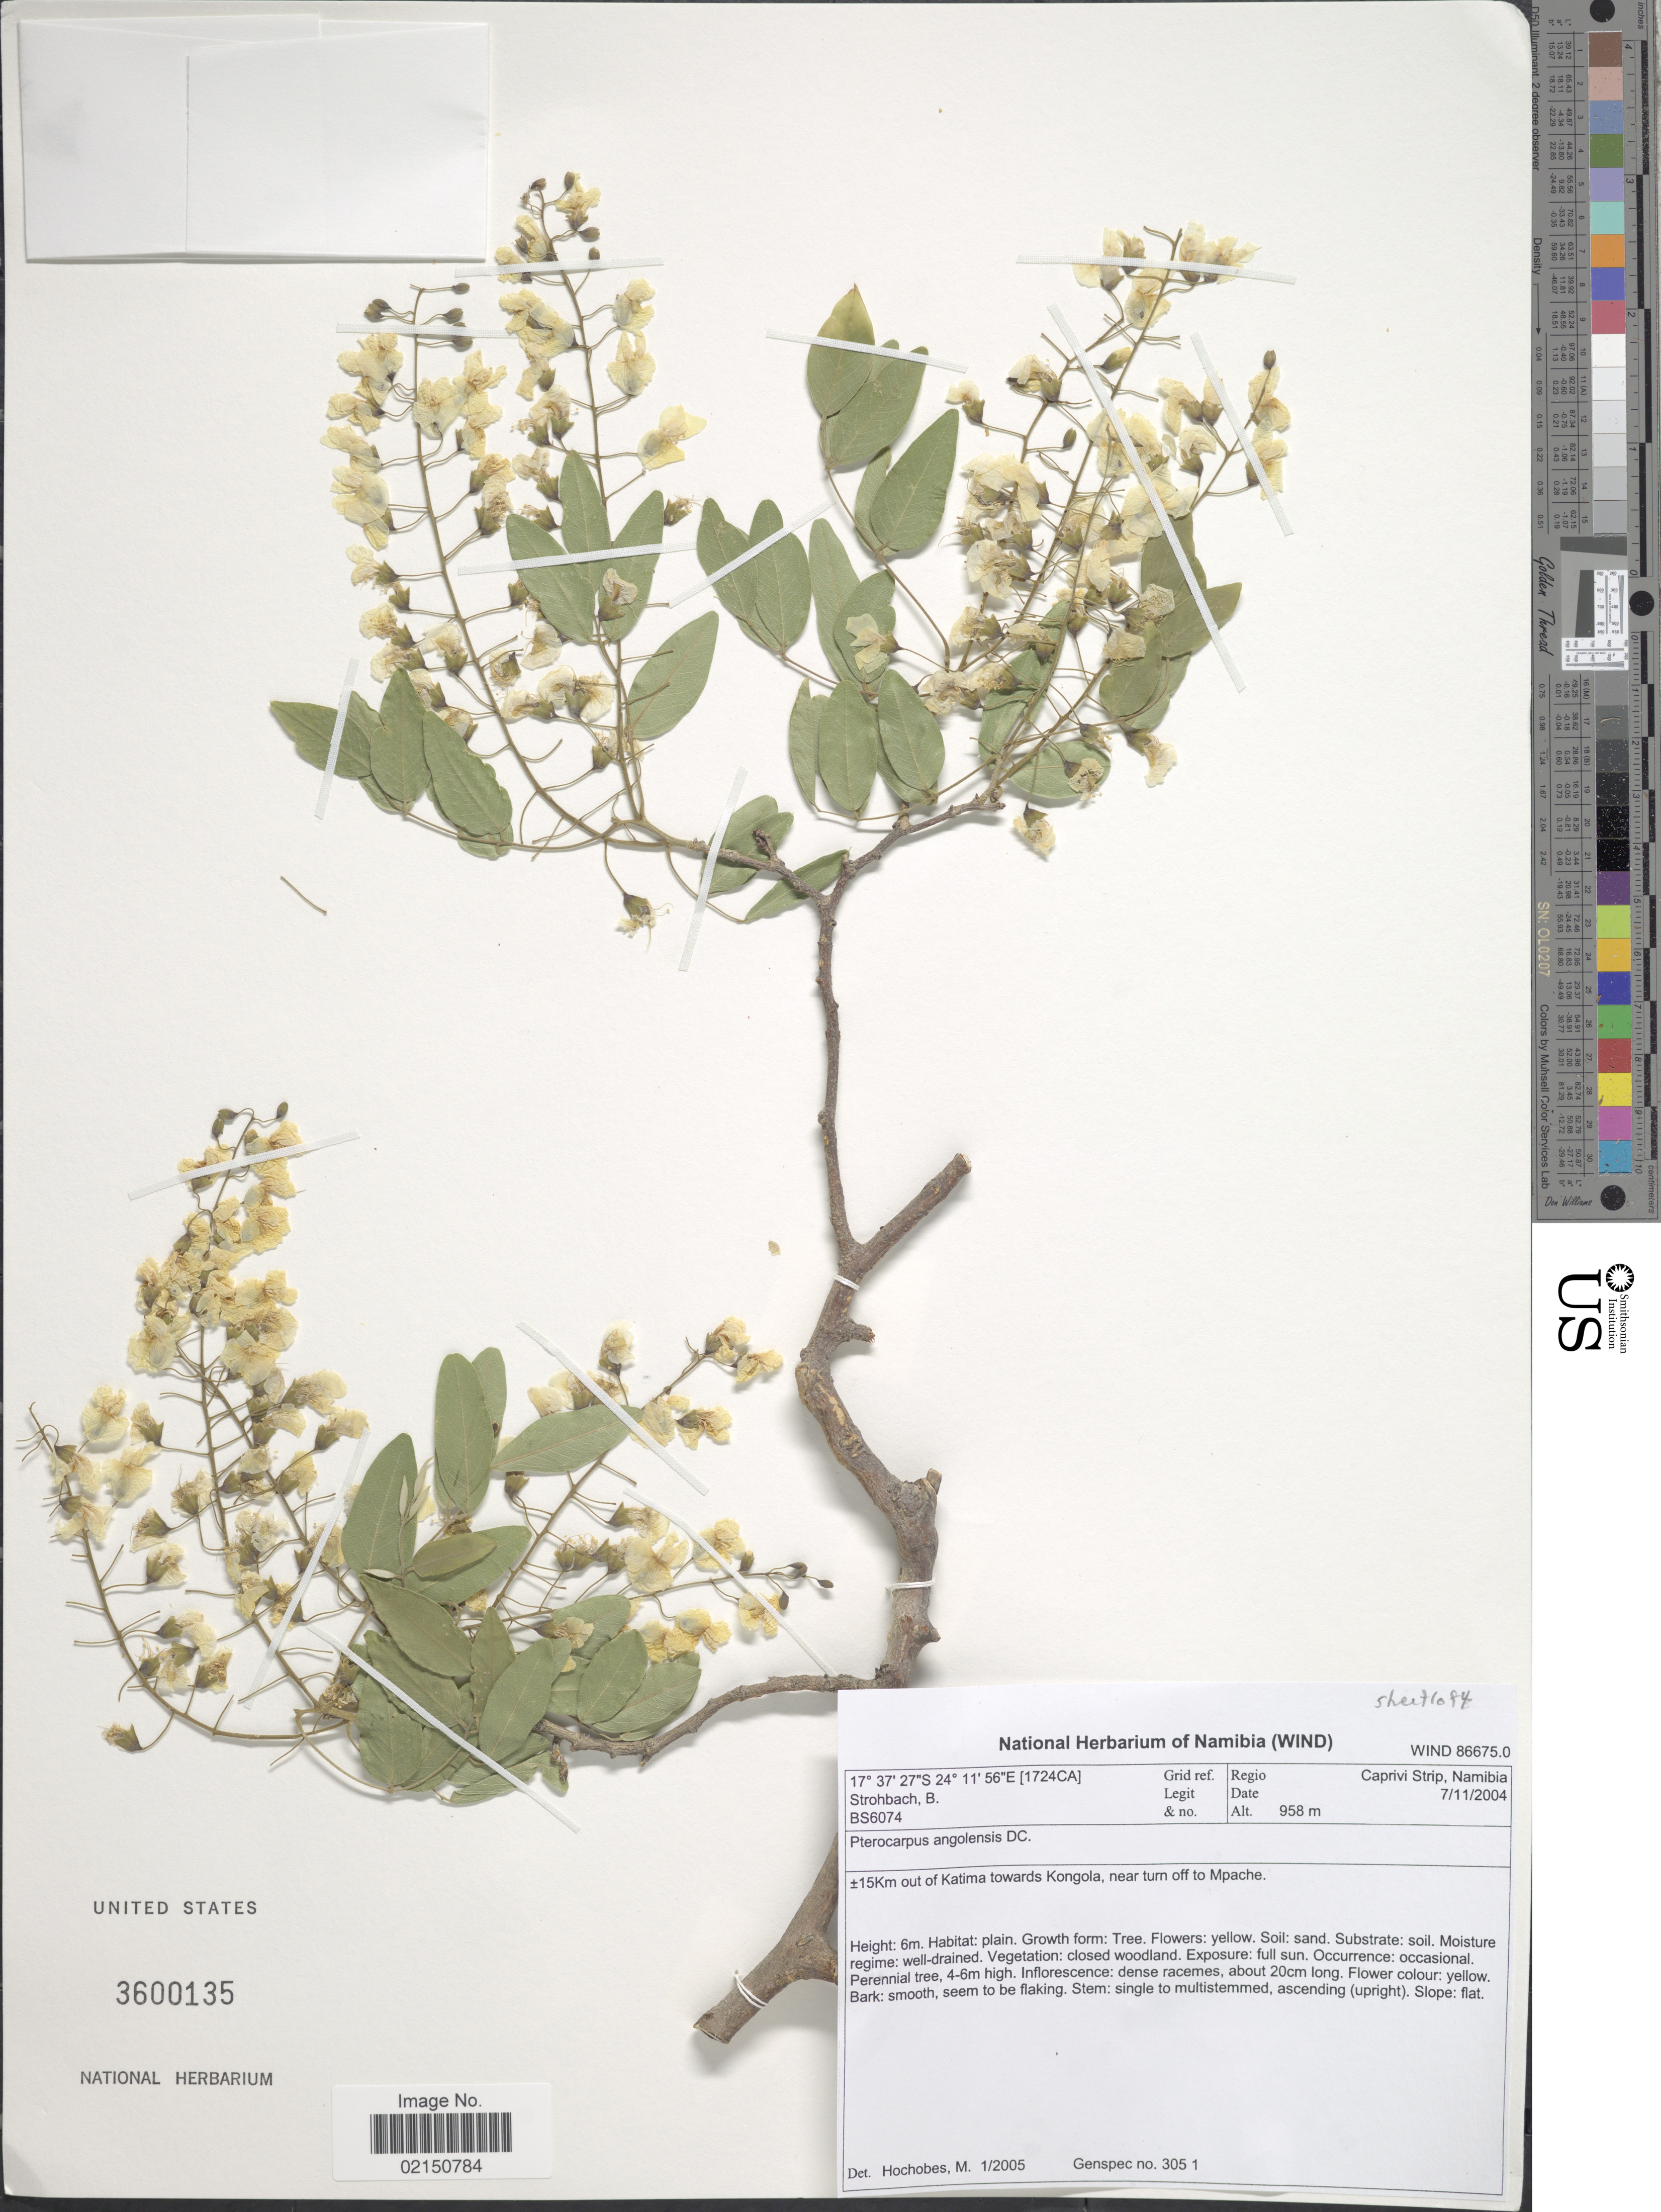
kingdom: Plantae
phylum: Tracheophyta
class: Magnoliopsida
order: Fabales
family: Fabaceae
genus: Pterocarpus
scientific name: Pterocarpus angolensis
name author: DC.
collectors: B. Strohbach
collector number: BS6074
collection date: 2004-11-07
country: Namibia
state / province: Caprivi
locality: Caprivi Strip. ± 15Km out of Katima towards Kongola, near turn off to Mpache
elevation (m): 958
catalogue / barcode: US 3600135